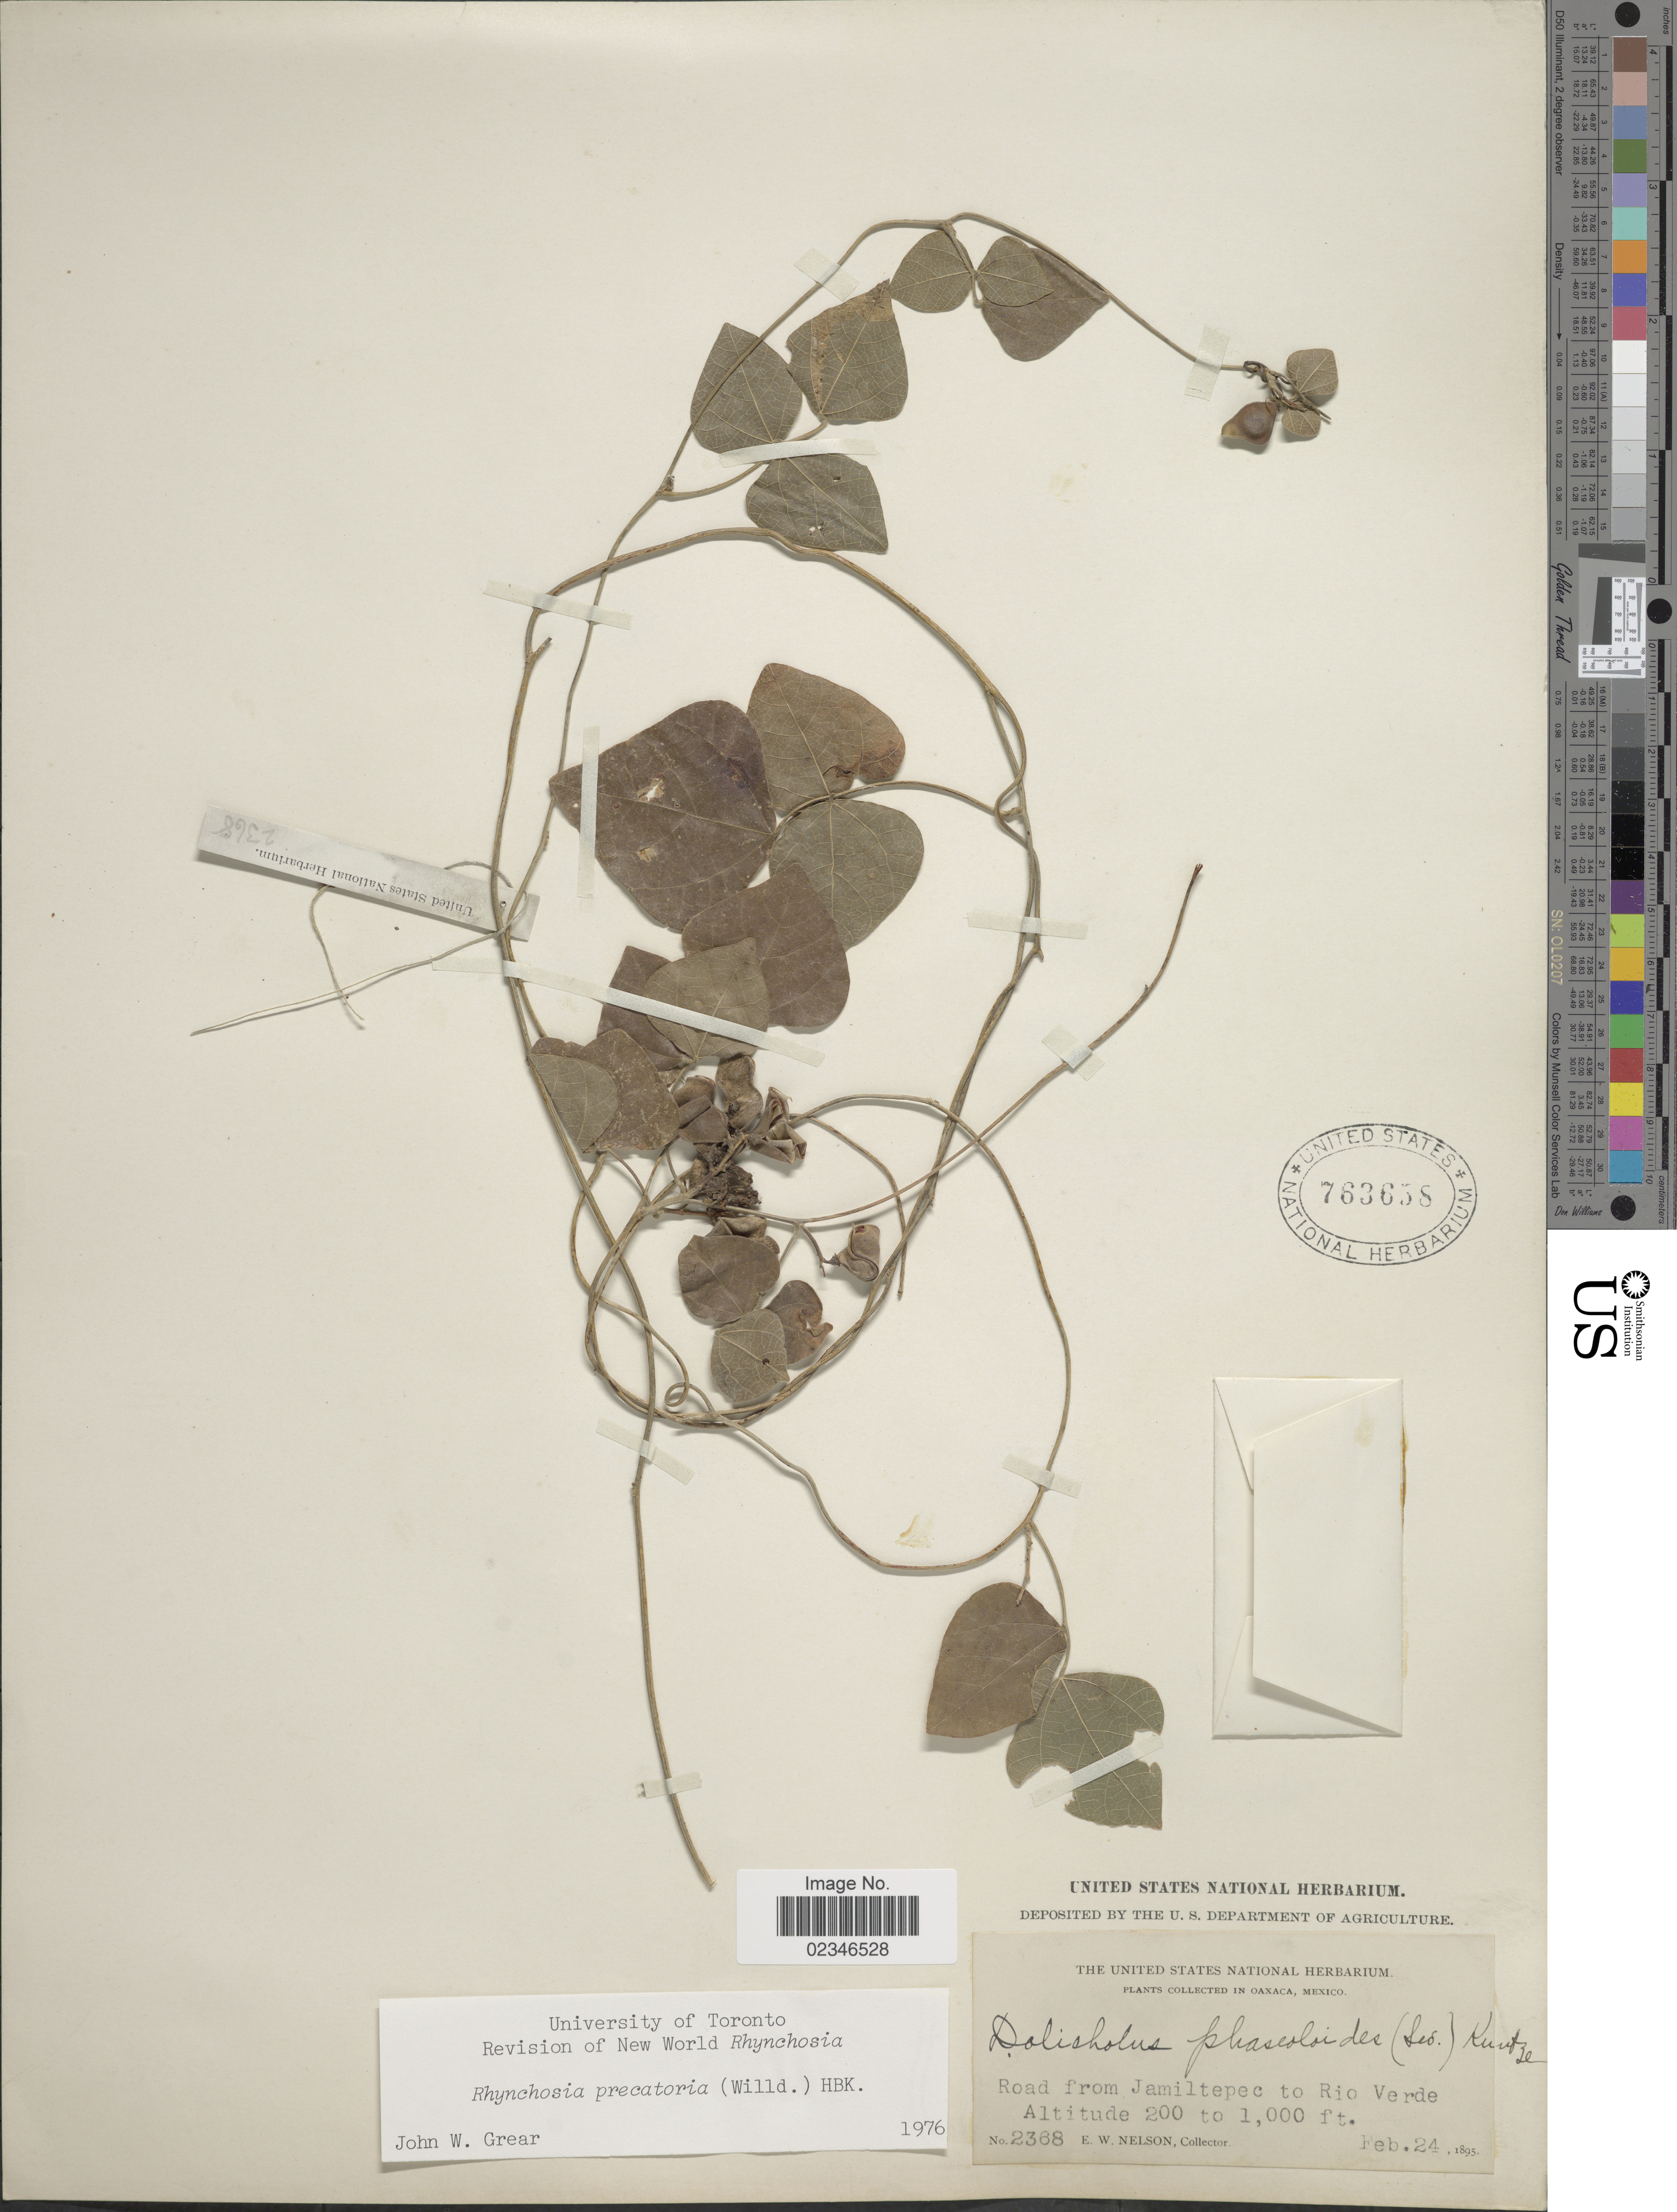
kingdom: Plantae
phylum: Tracheophyta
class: Magnoliopsida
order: Fabales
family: Fabaceae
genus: Rhynchosia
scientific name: Rhynchosia precatoria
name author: (Willd.) DC.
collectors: E. W. Nelson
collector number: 2368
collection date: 1895-02-24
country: Mexico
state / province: Oaxaca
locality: In Oaxaca, Mexico, Road from Jamiltepec to Rico Verde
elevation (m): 61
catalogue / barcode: US 763658